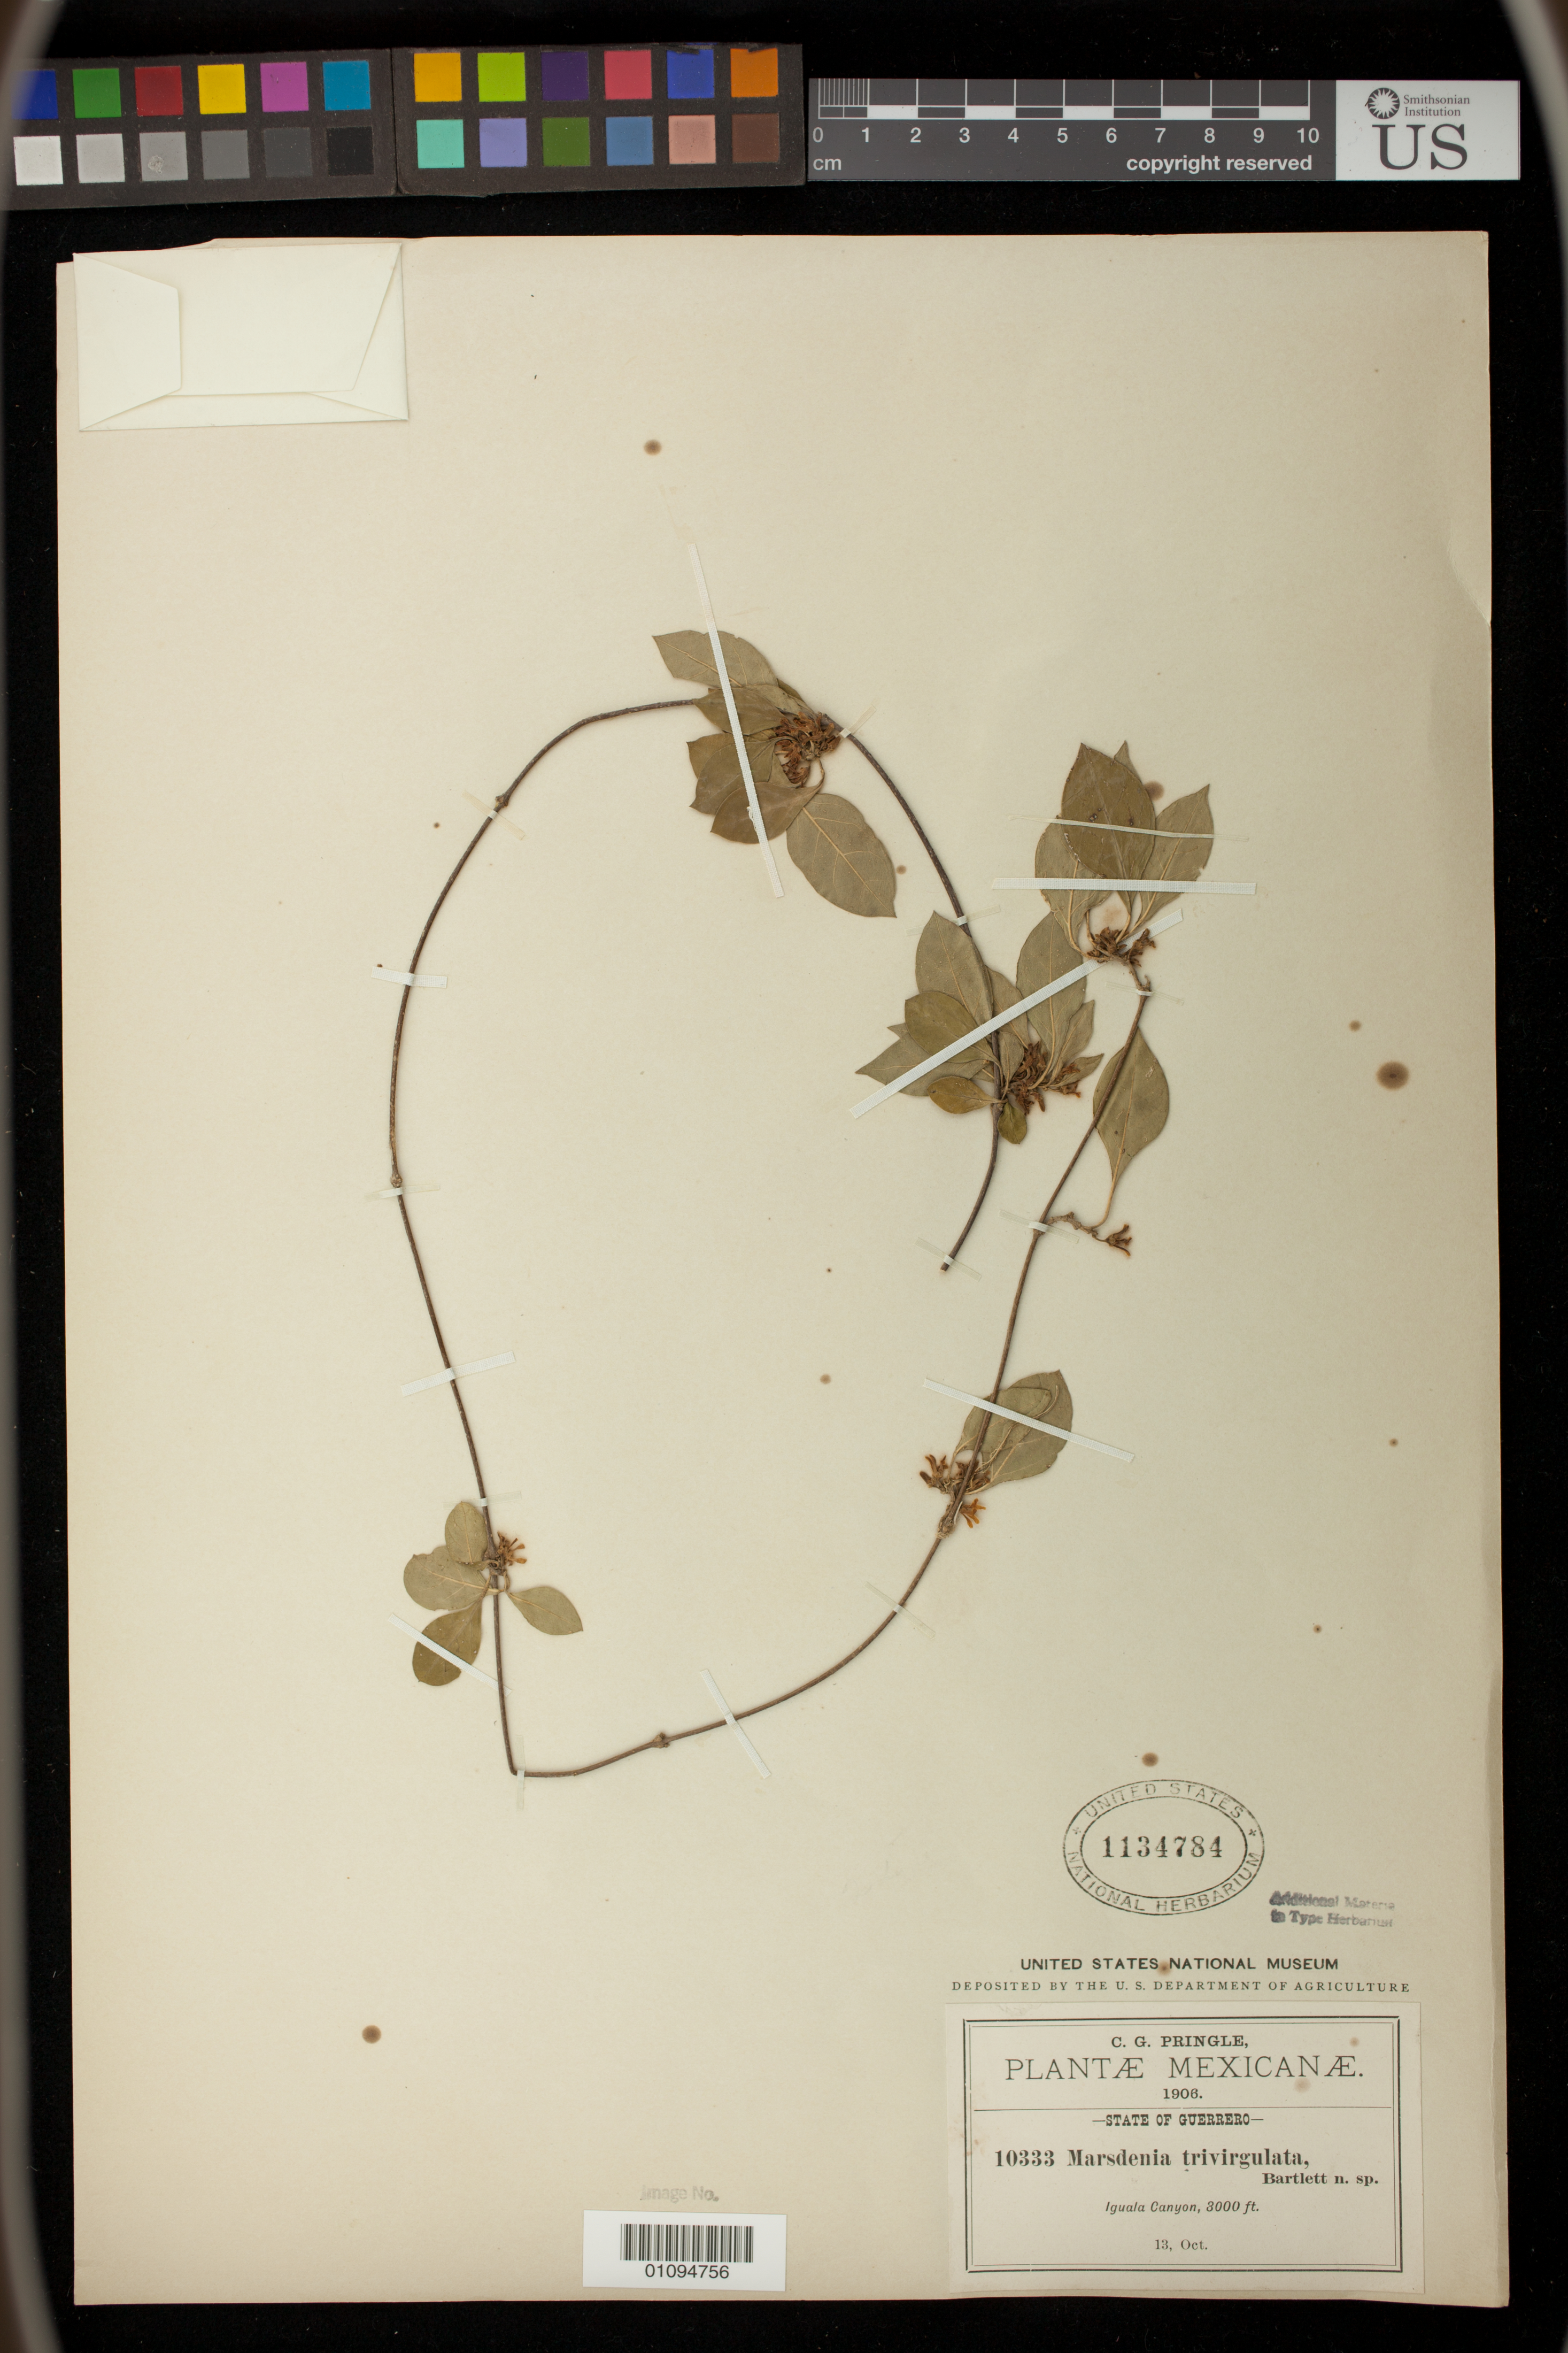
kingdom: Plantae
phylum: Tracheophyta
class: Magnoliopsida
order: Gentianales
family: Apocynaceae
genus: Marsdenia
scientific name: Marsdenia trivirgulata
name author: Bartlett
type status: Isotype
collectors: C. G. Pringle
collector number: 10333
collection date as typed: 13 Oct 1906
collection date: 1906-10-13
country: Mexico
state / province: Guerrero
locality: Iguala Canyon.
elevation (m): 914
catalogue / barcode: US 1134784